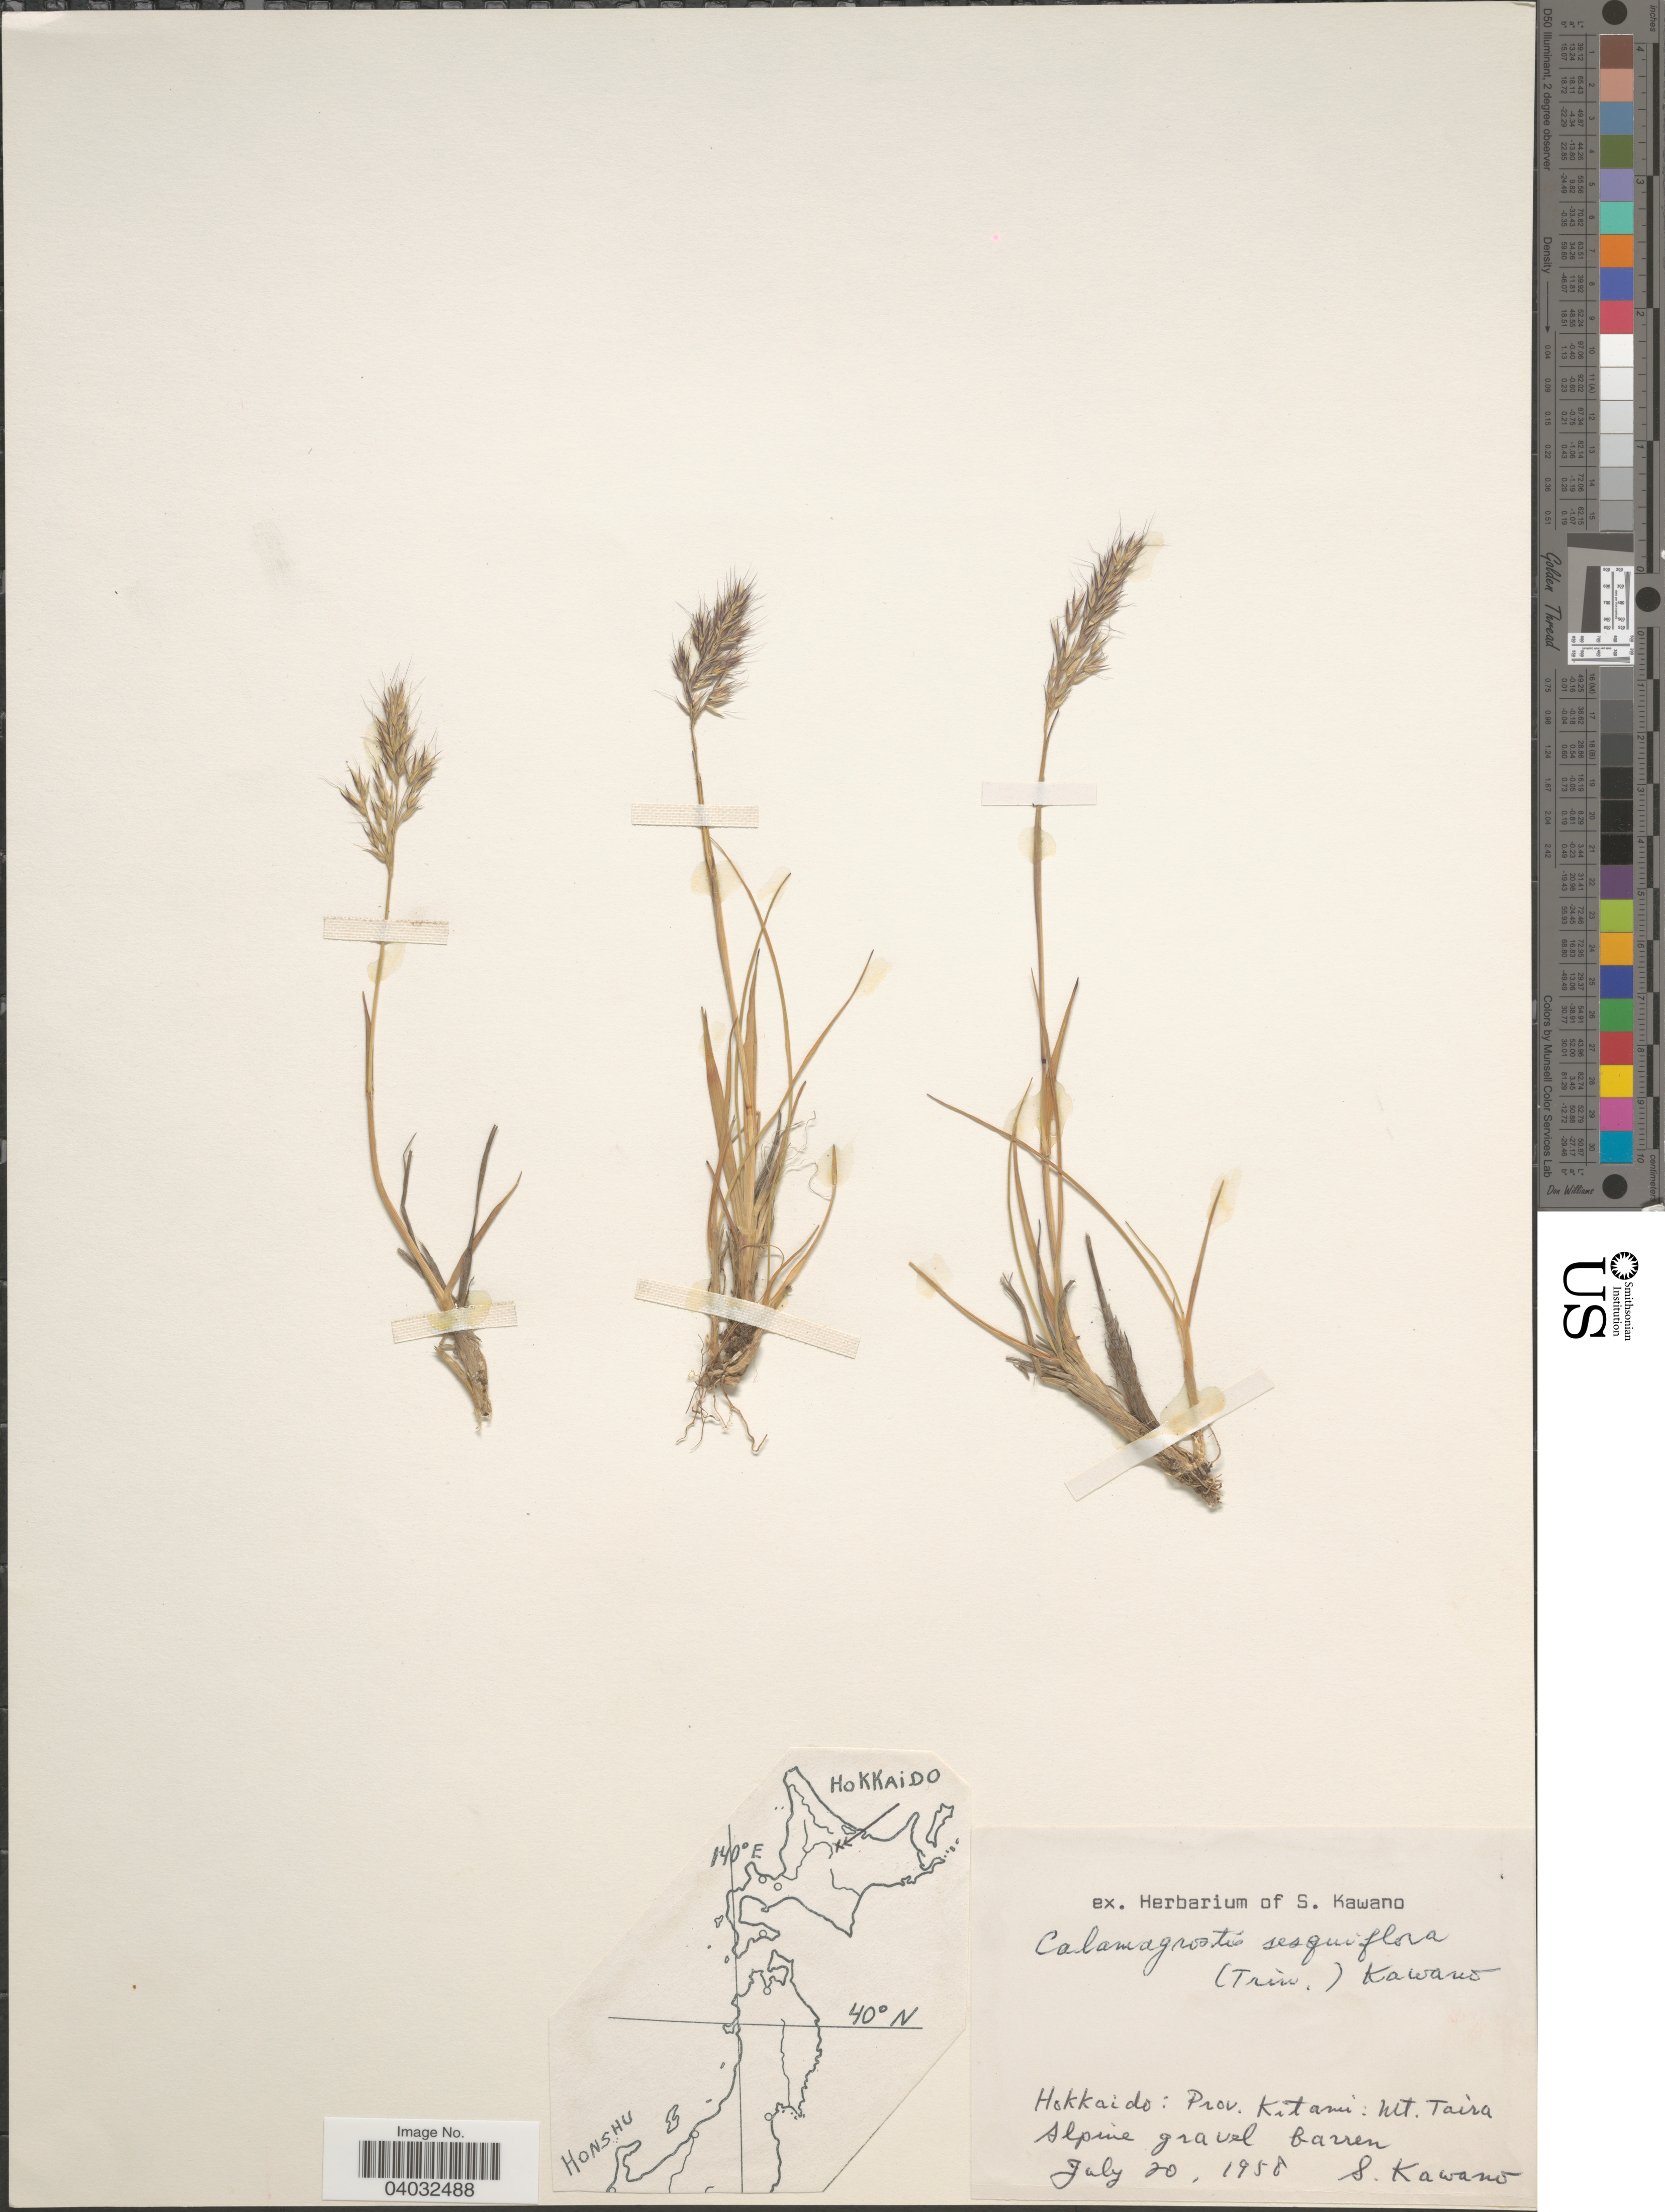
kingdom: Plantae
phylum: Tracheophyta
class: Liliopsida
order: Poales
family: Poaceae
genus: Calamagrostis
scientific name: Calamagrostis sesquiflora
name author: (Trin.) Tzvelev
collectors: S. Kawano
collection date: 1958-07-20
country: Japan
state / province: Hokkaidō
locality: Prov. Kitami: Mt. Taira.